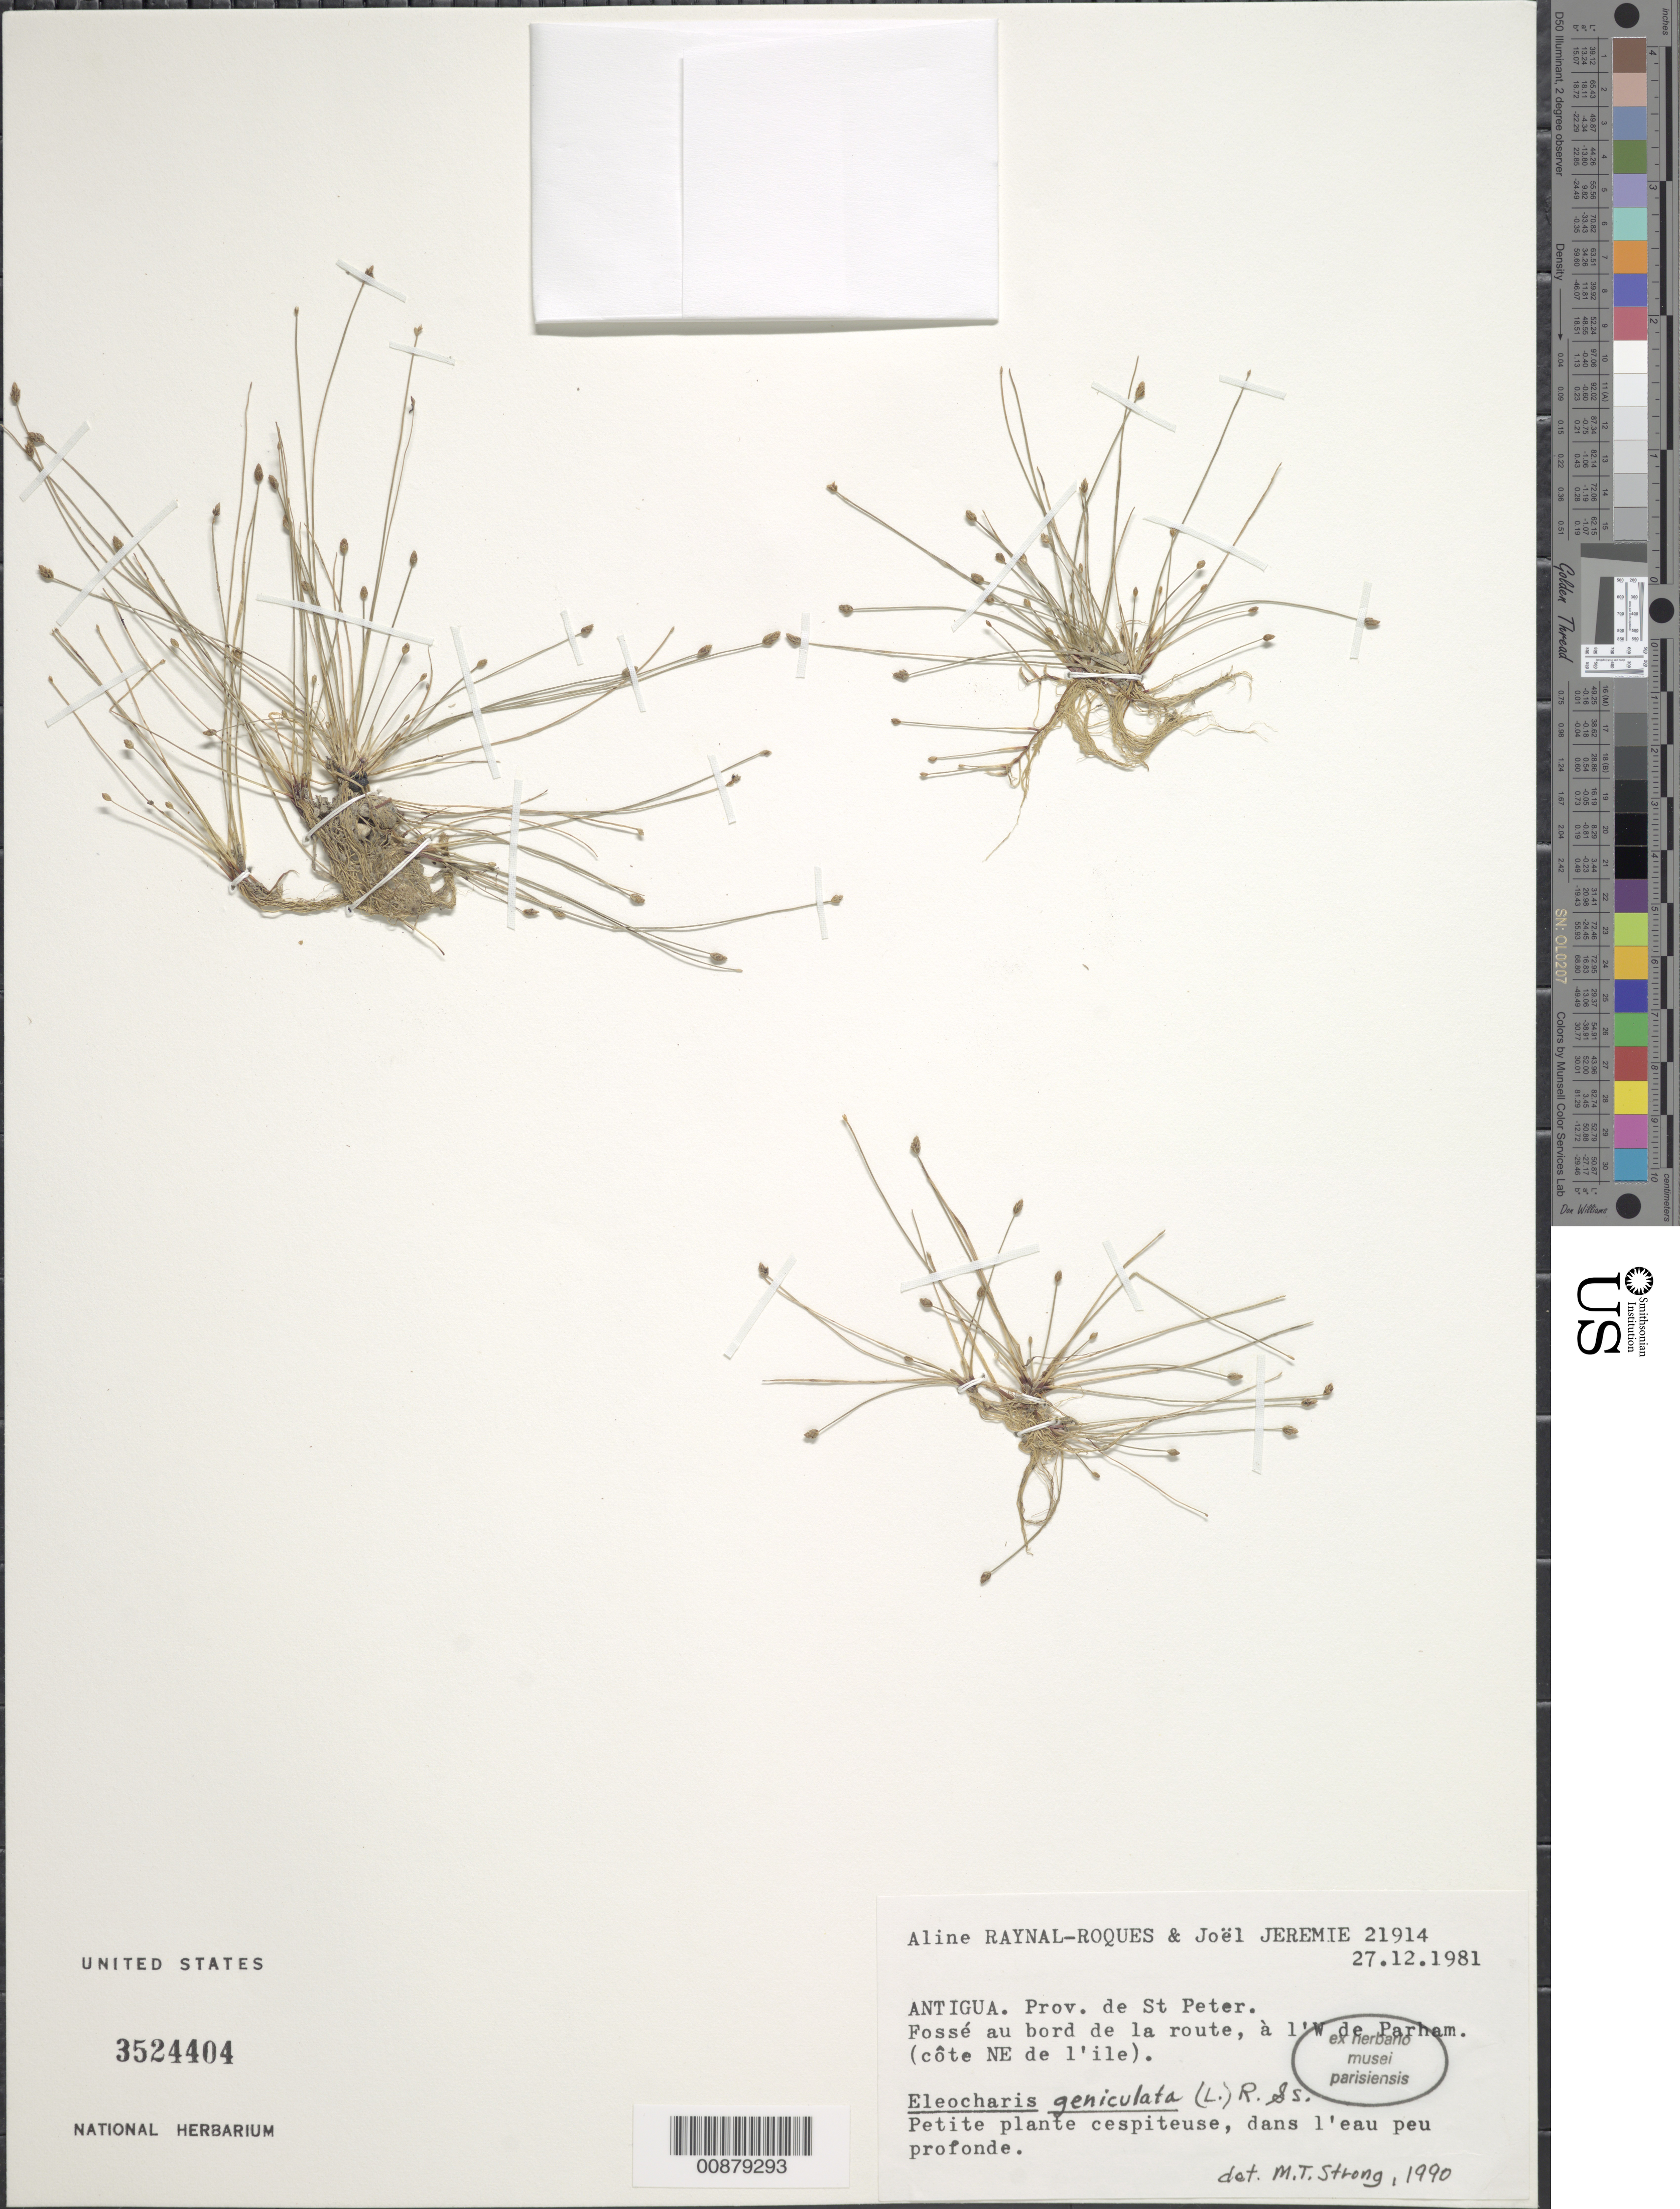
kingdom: Plantae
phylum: Tracheophyta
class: Liliopsida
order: Poales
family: Cyperaceae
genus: Eleocharis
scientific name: Eleocharis geniculata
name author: (L.) Roem. & Schult.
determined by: Strong, M. T., (US), Smithsonian Institution - National Museum of Natural History (UNITED STATES)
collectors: A. M. Raynal & J. Jérémie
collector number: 21914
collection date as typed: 27 Dec 1981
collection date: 1981-12-27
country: Antigua and Barbuda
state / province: Saint Peter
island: Antigua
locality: Fossé au bord de la route, à l'W de Parham (côte NE de l'ile).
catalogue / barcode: US 3524404